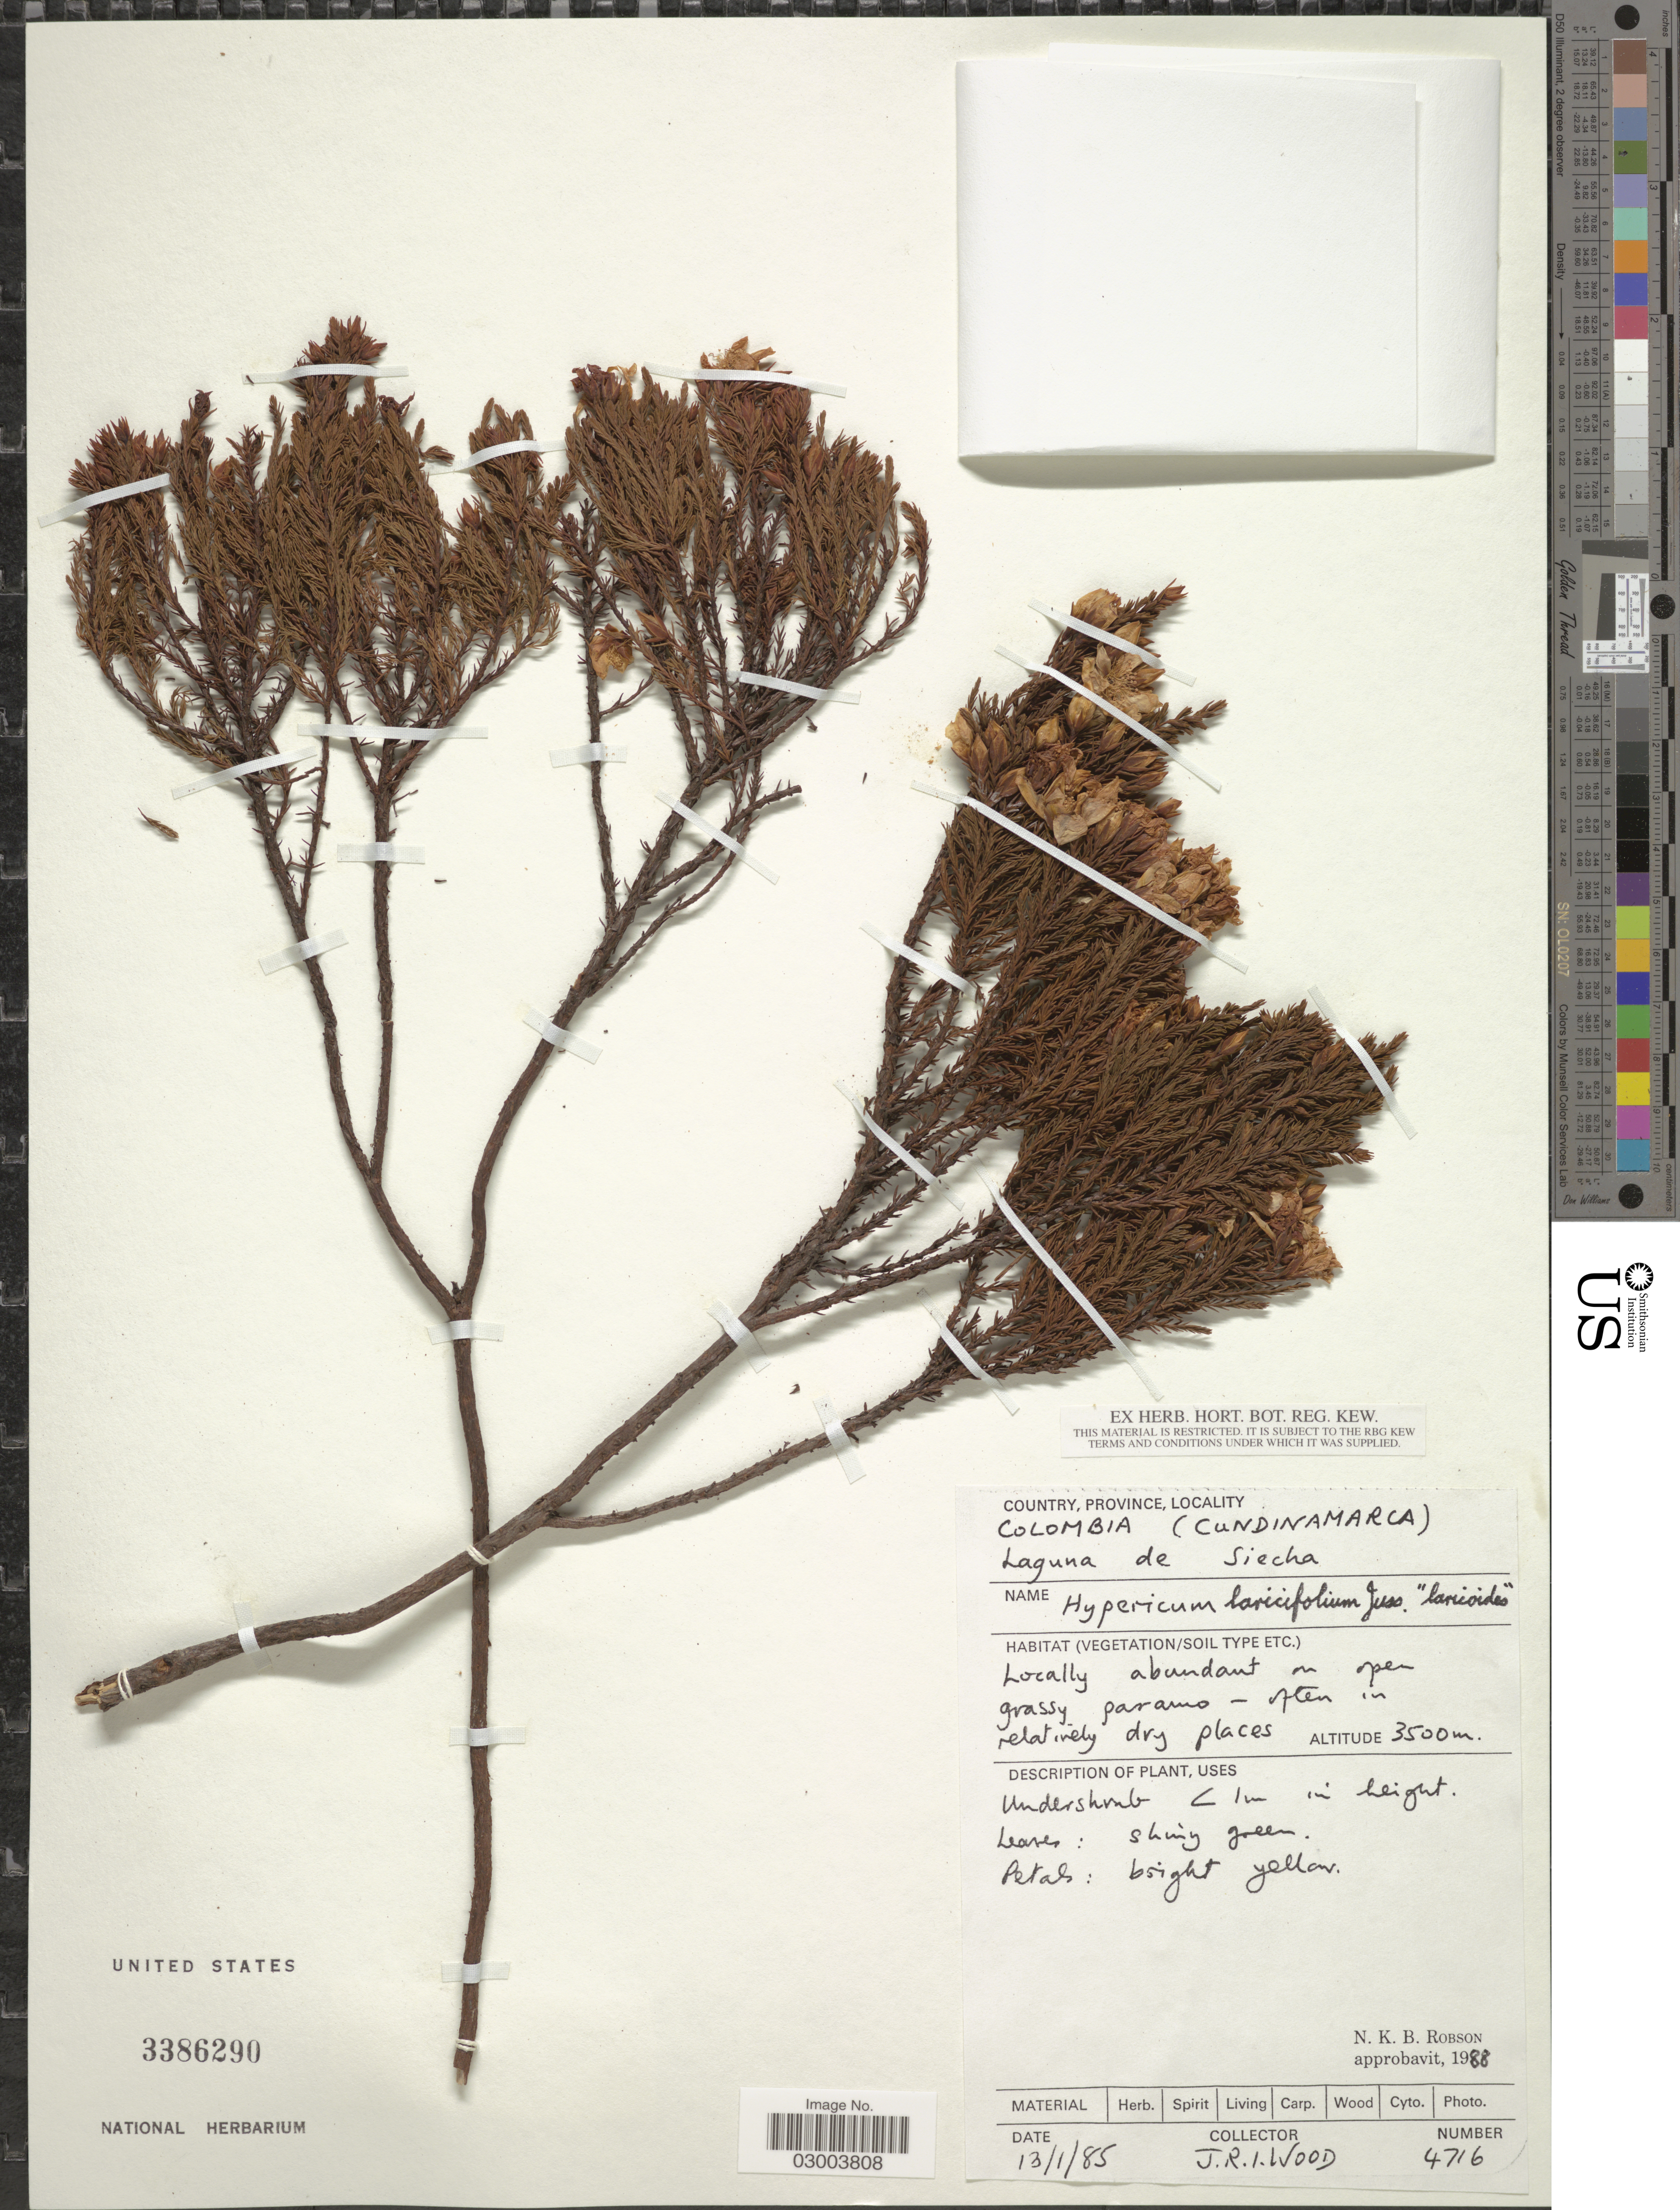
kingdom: Plantae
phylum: Tracheophyta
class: Magnoliopsida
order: Malpighiales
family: Hypericaceae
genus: Hypericum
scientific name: Hypericum lancioides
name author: Cuatrec.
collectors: J. R. I. Wood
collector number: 4716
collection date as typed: Transcribed d/m/y: 13/1/85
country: Colombia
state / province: Cundinamarca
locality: Laguna de Siecha.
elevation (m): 3500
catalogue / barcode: US 3386290